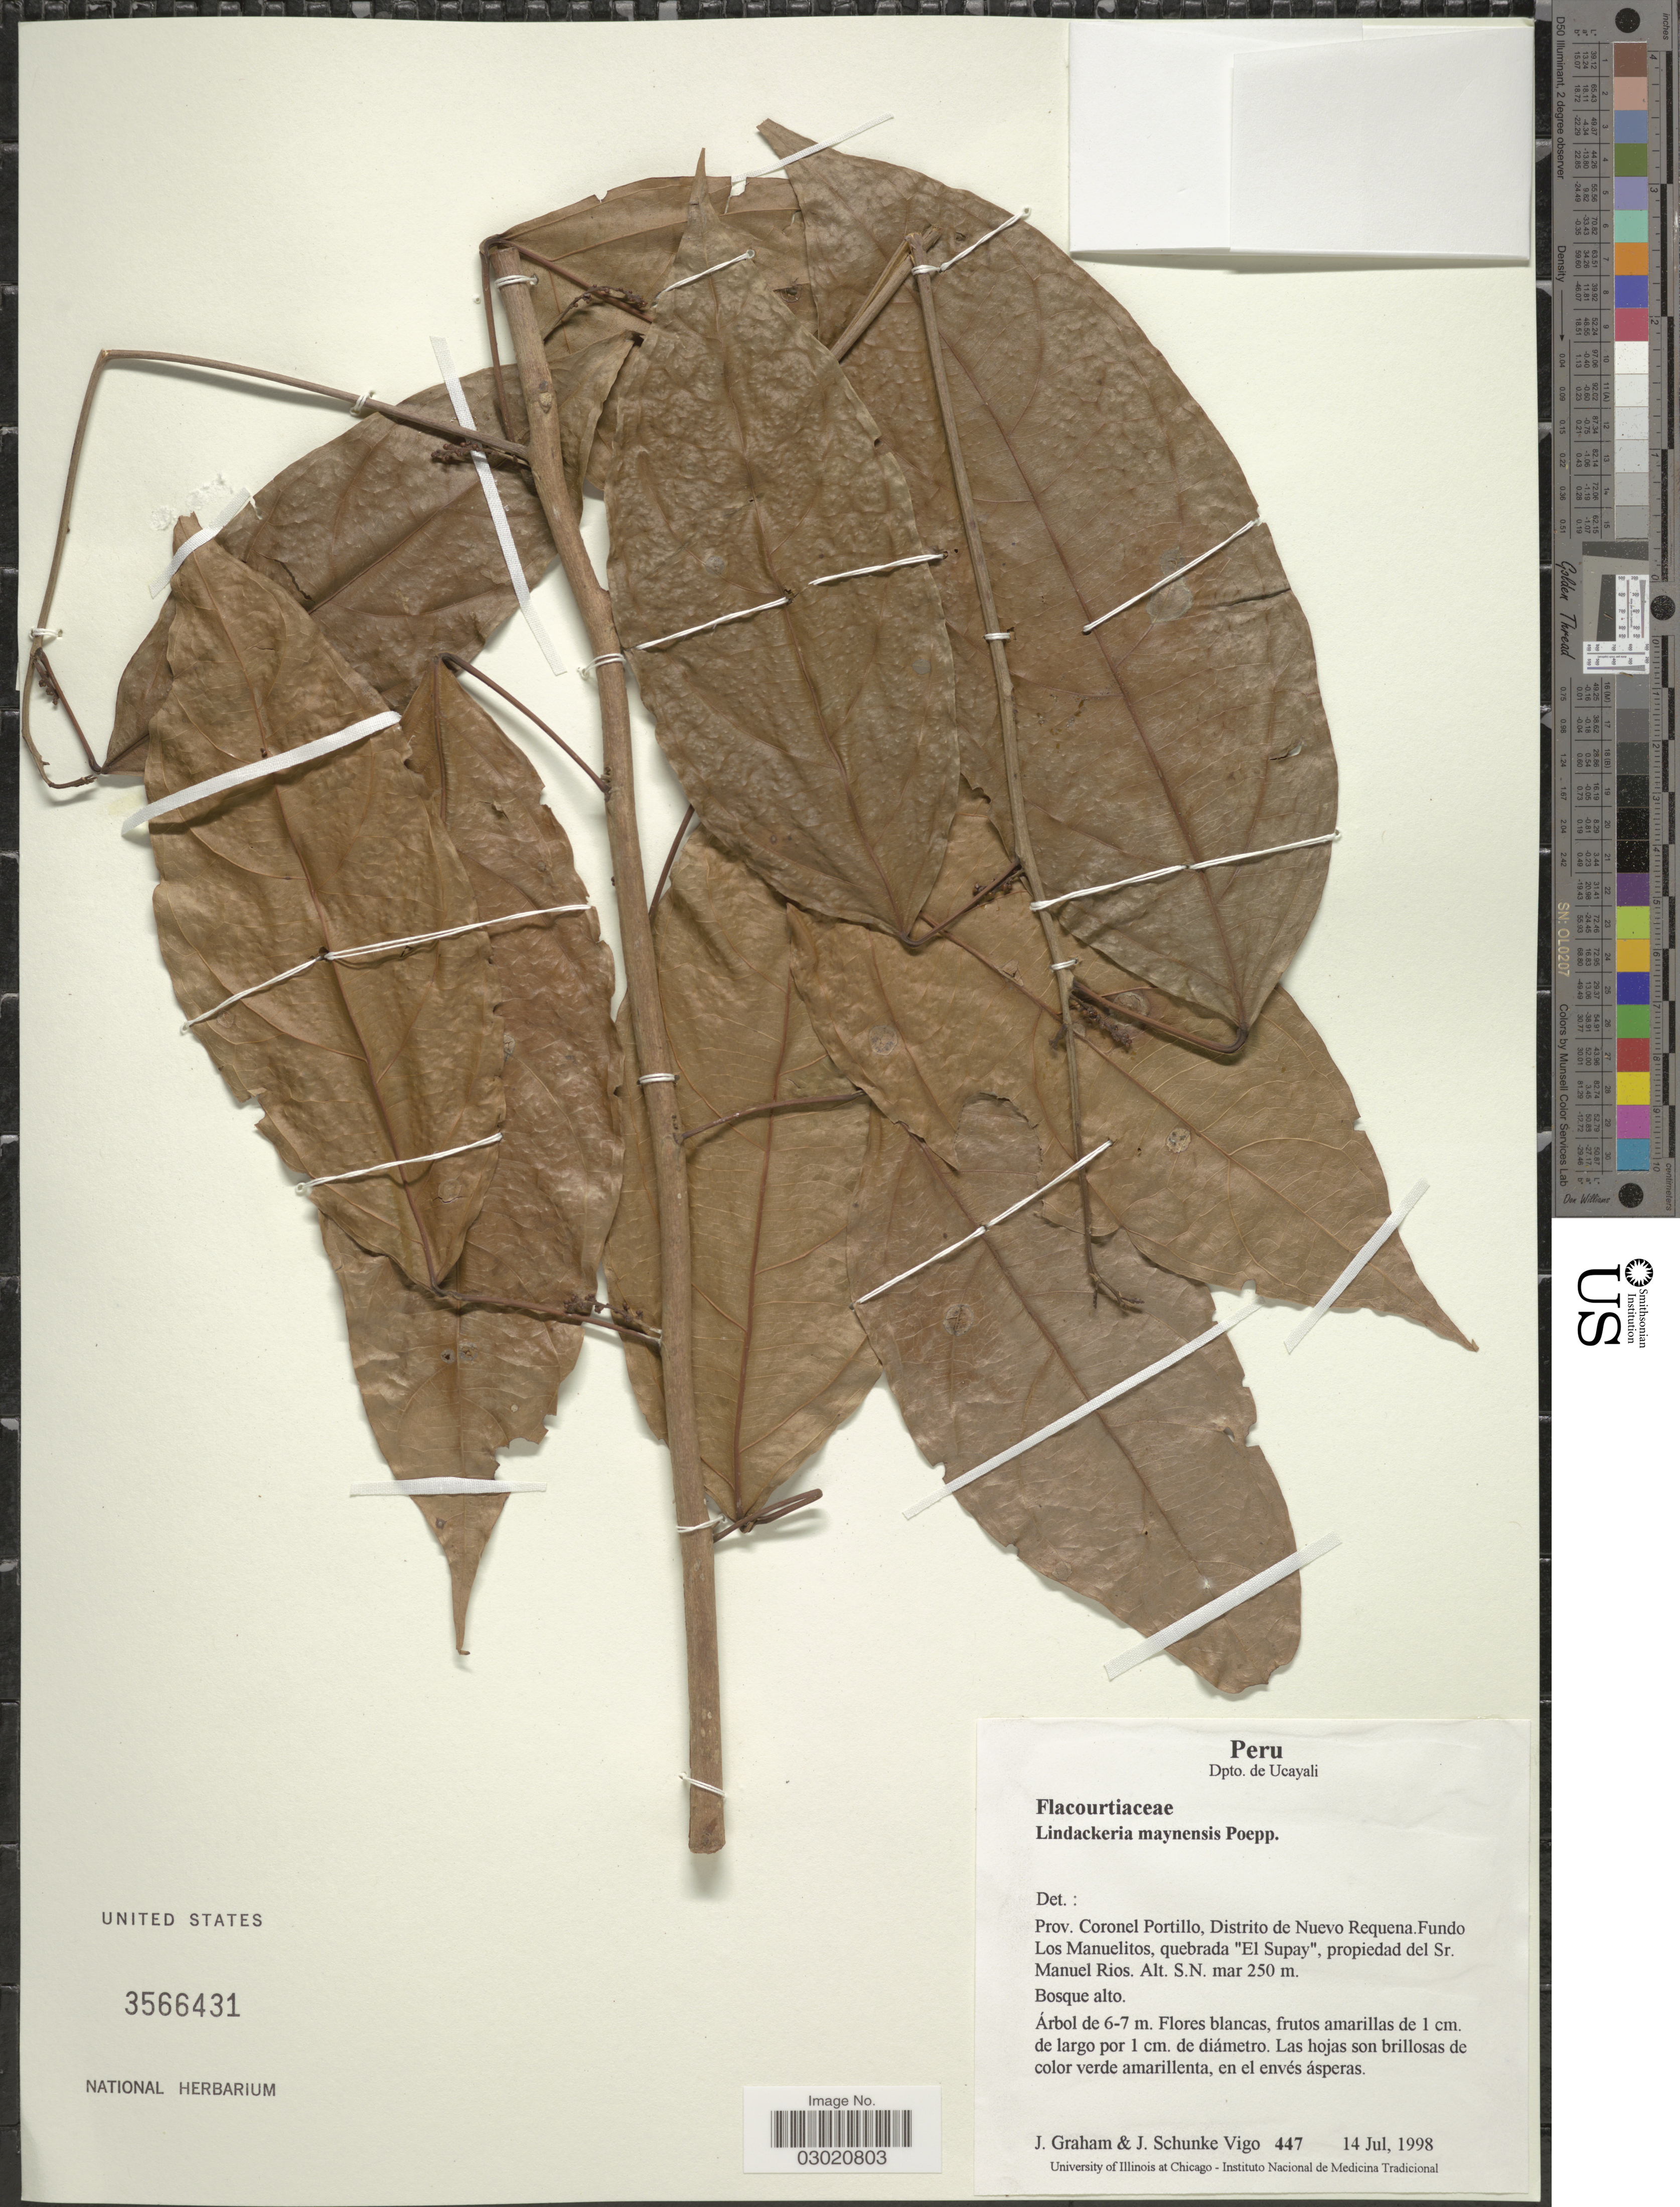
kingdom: Plantae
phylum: Tracheophyta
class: Magnoliopsida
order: Malpighiales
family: Achariaceae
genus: Lindackeria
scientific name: Lindackeria paludosa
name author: (Benth.) Gilg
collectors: J. Graham & J. Schunke Vigo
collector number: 447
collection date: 1998-07-14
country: Peru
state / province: Ucayali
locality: Dpto. de Ucayali, Prov. Coronel Portillo, Distrito de Nuevo Requena, Fundo Los Manuelitos, quebrada "El Supay", propiedad del Sr. Manuel Rios.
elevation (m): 250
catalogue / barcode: US 3566431